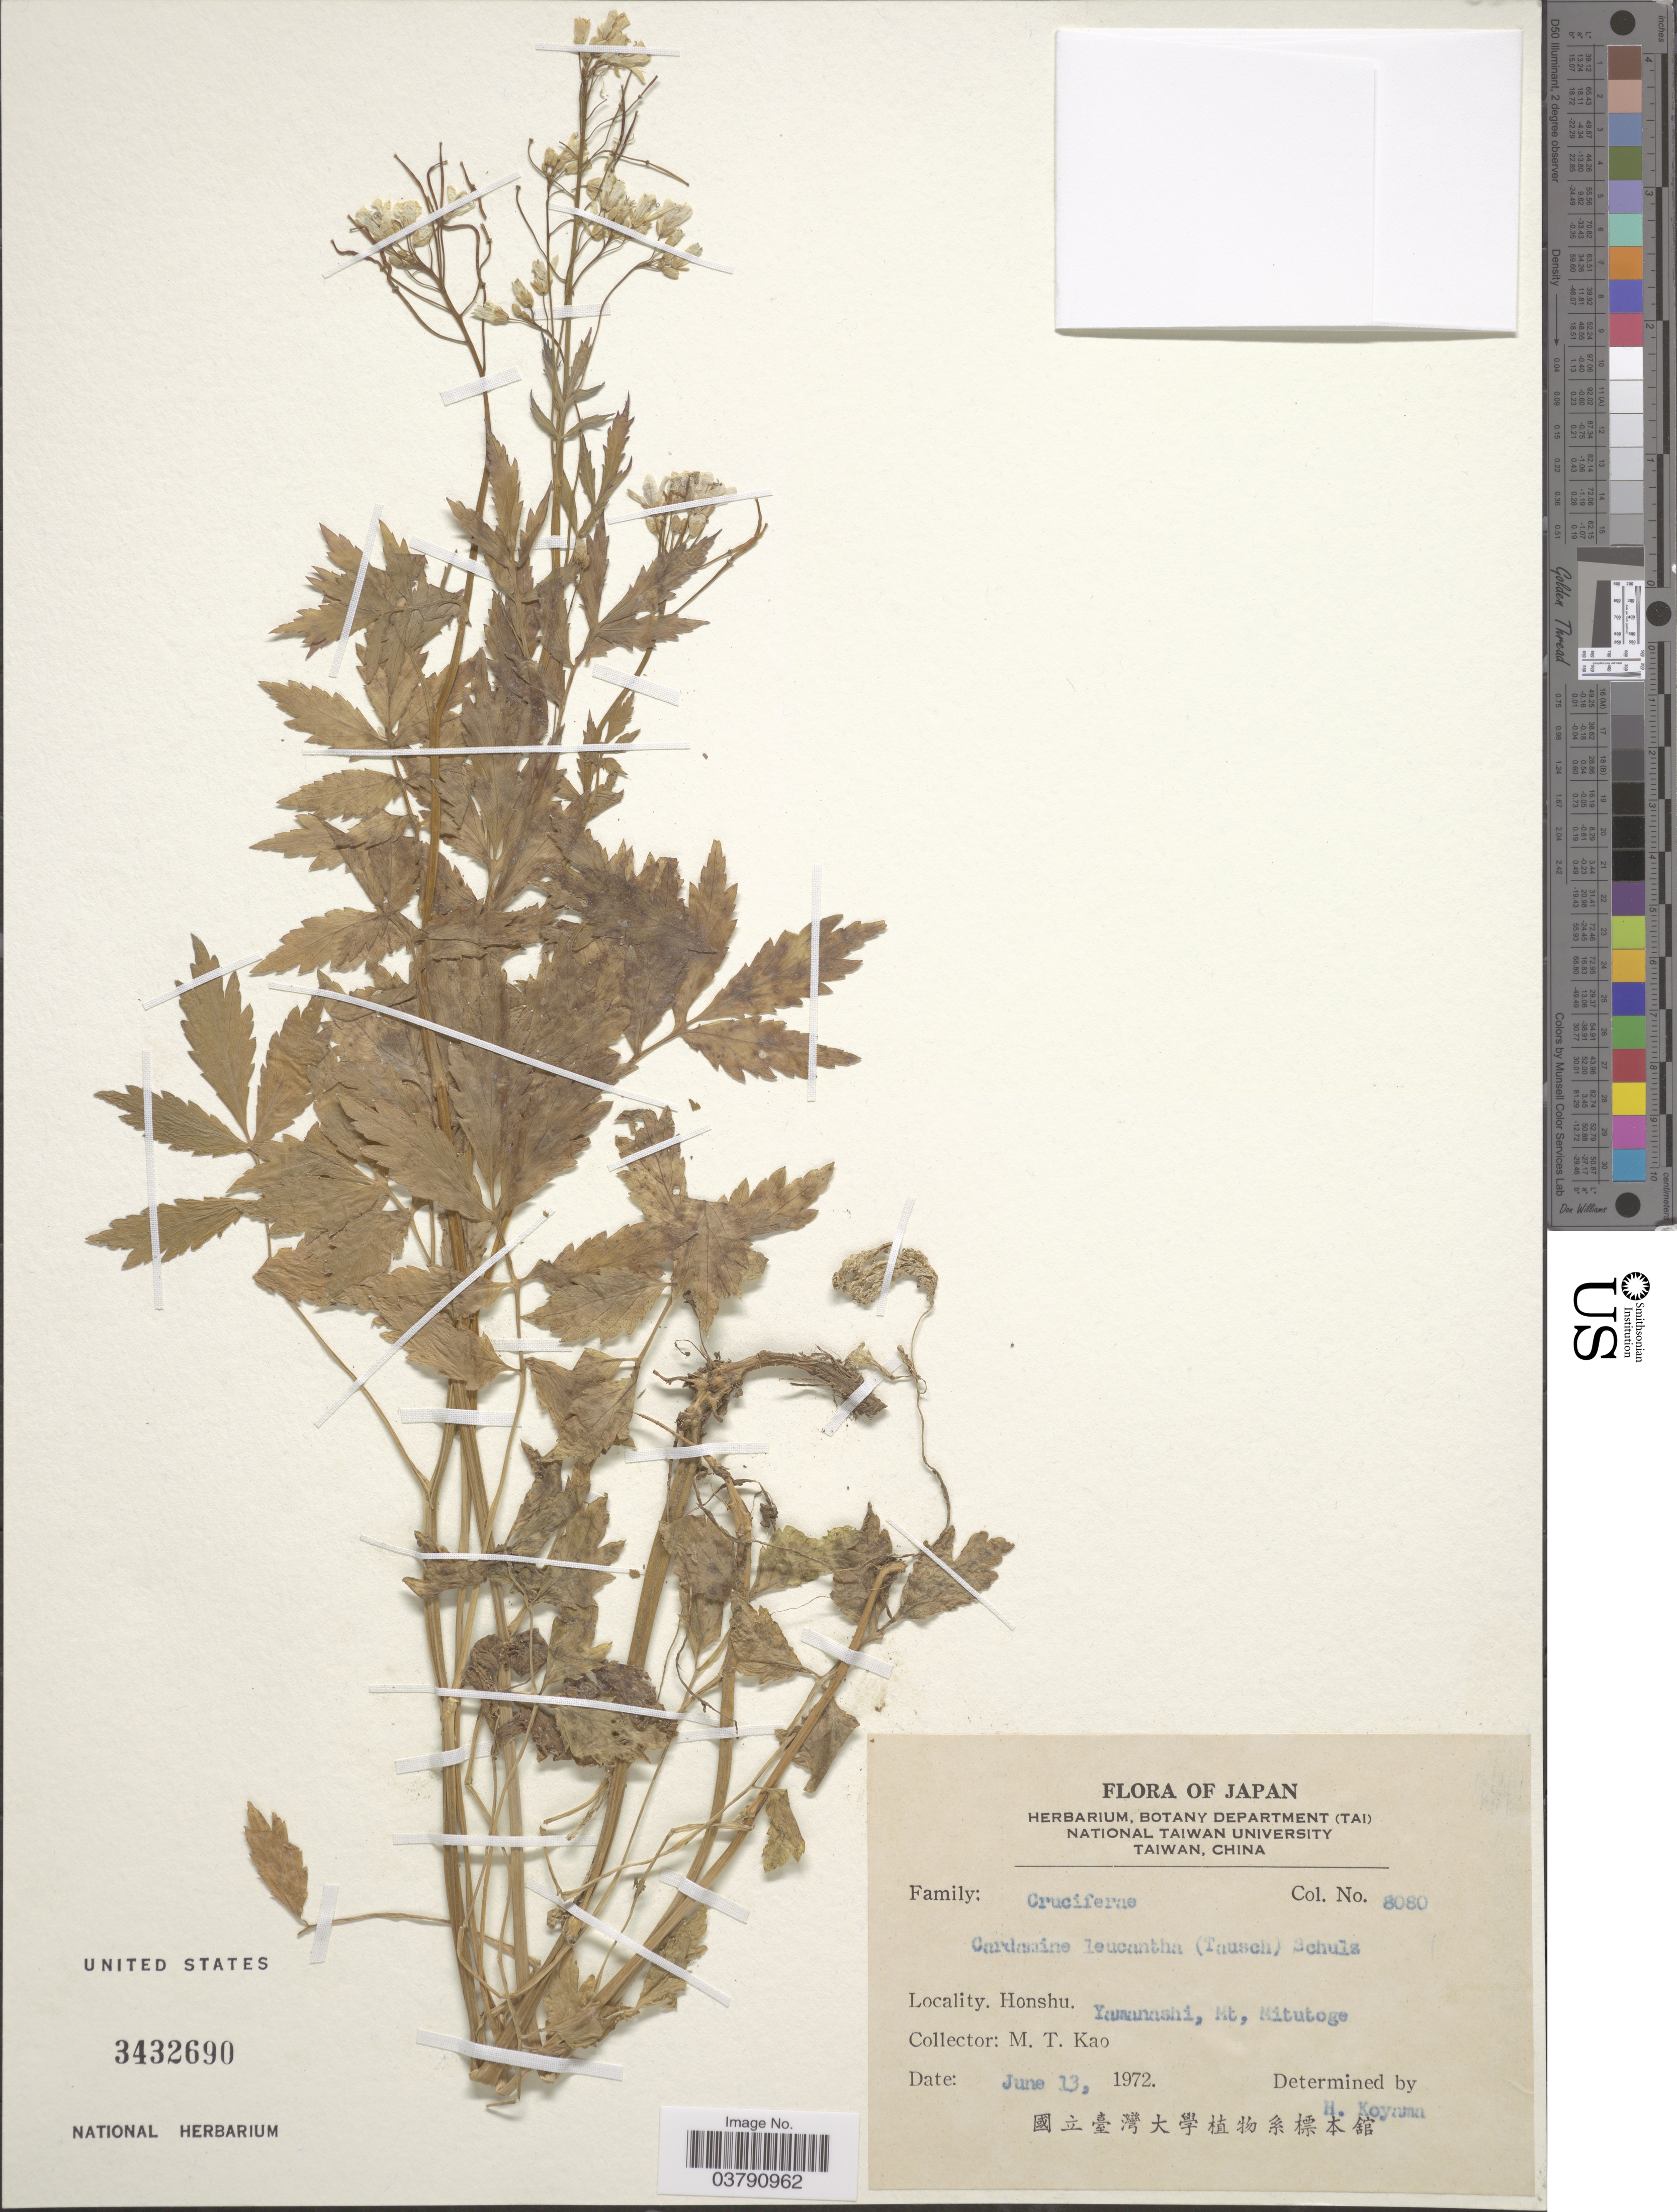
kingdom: Plantae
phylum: Tracheophyta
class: Magnoliopsida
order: Brassicales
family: Brassicaceae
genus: Cardamine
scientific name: Cardamine leucantha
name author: (Tausch) O.E. Schulz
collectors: M. T. Kao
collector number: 8080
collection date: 1972-06-13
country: Japan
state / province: Yamanasi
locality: Honshu. Yamanashi, Mt. Mitutoge.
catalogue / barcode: US 3432690